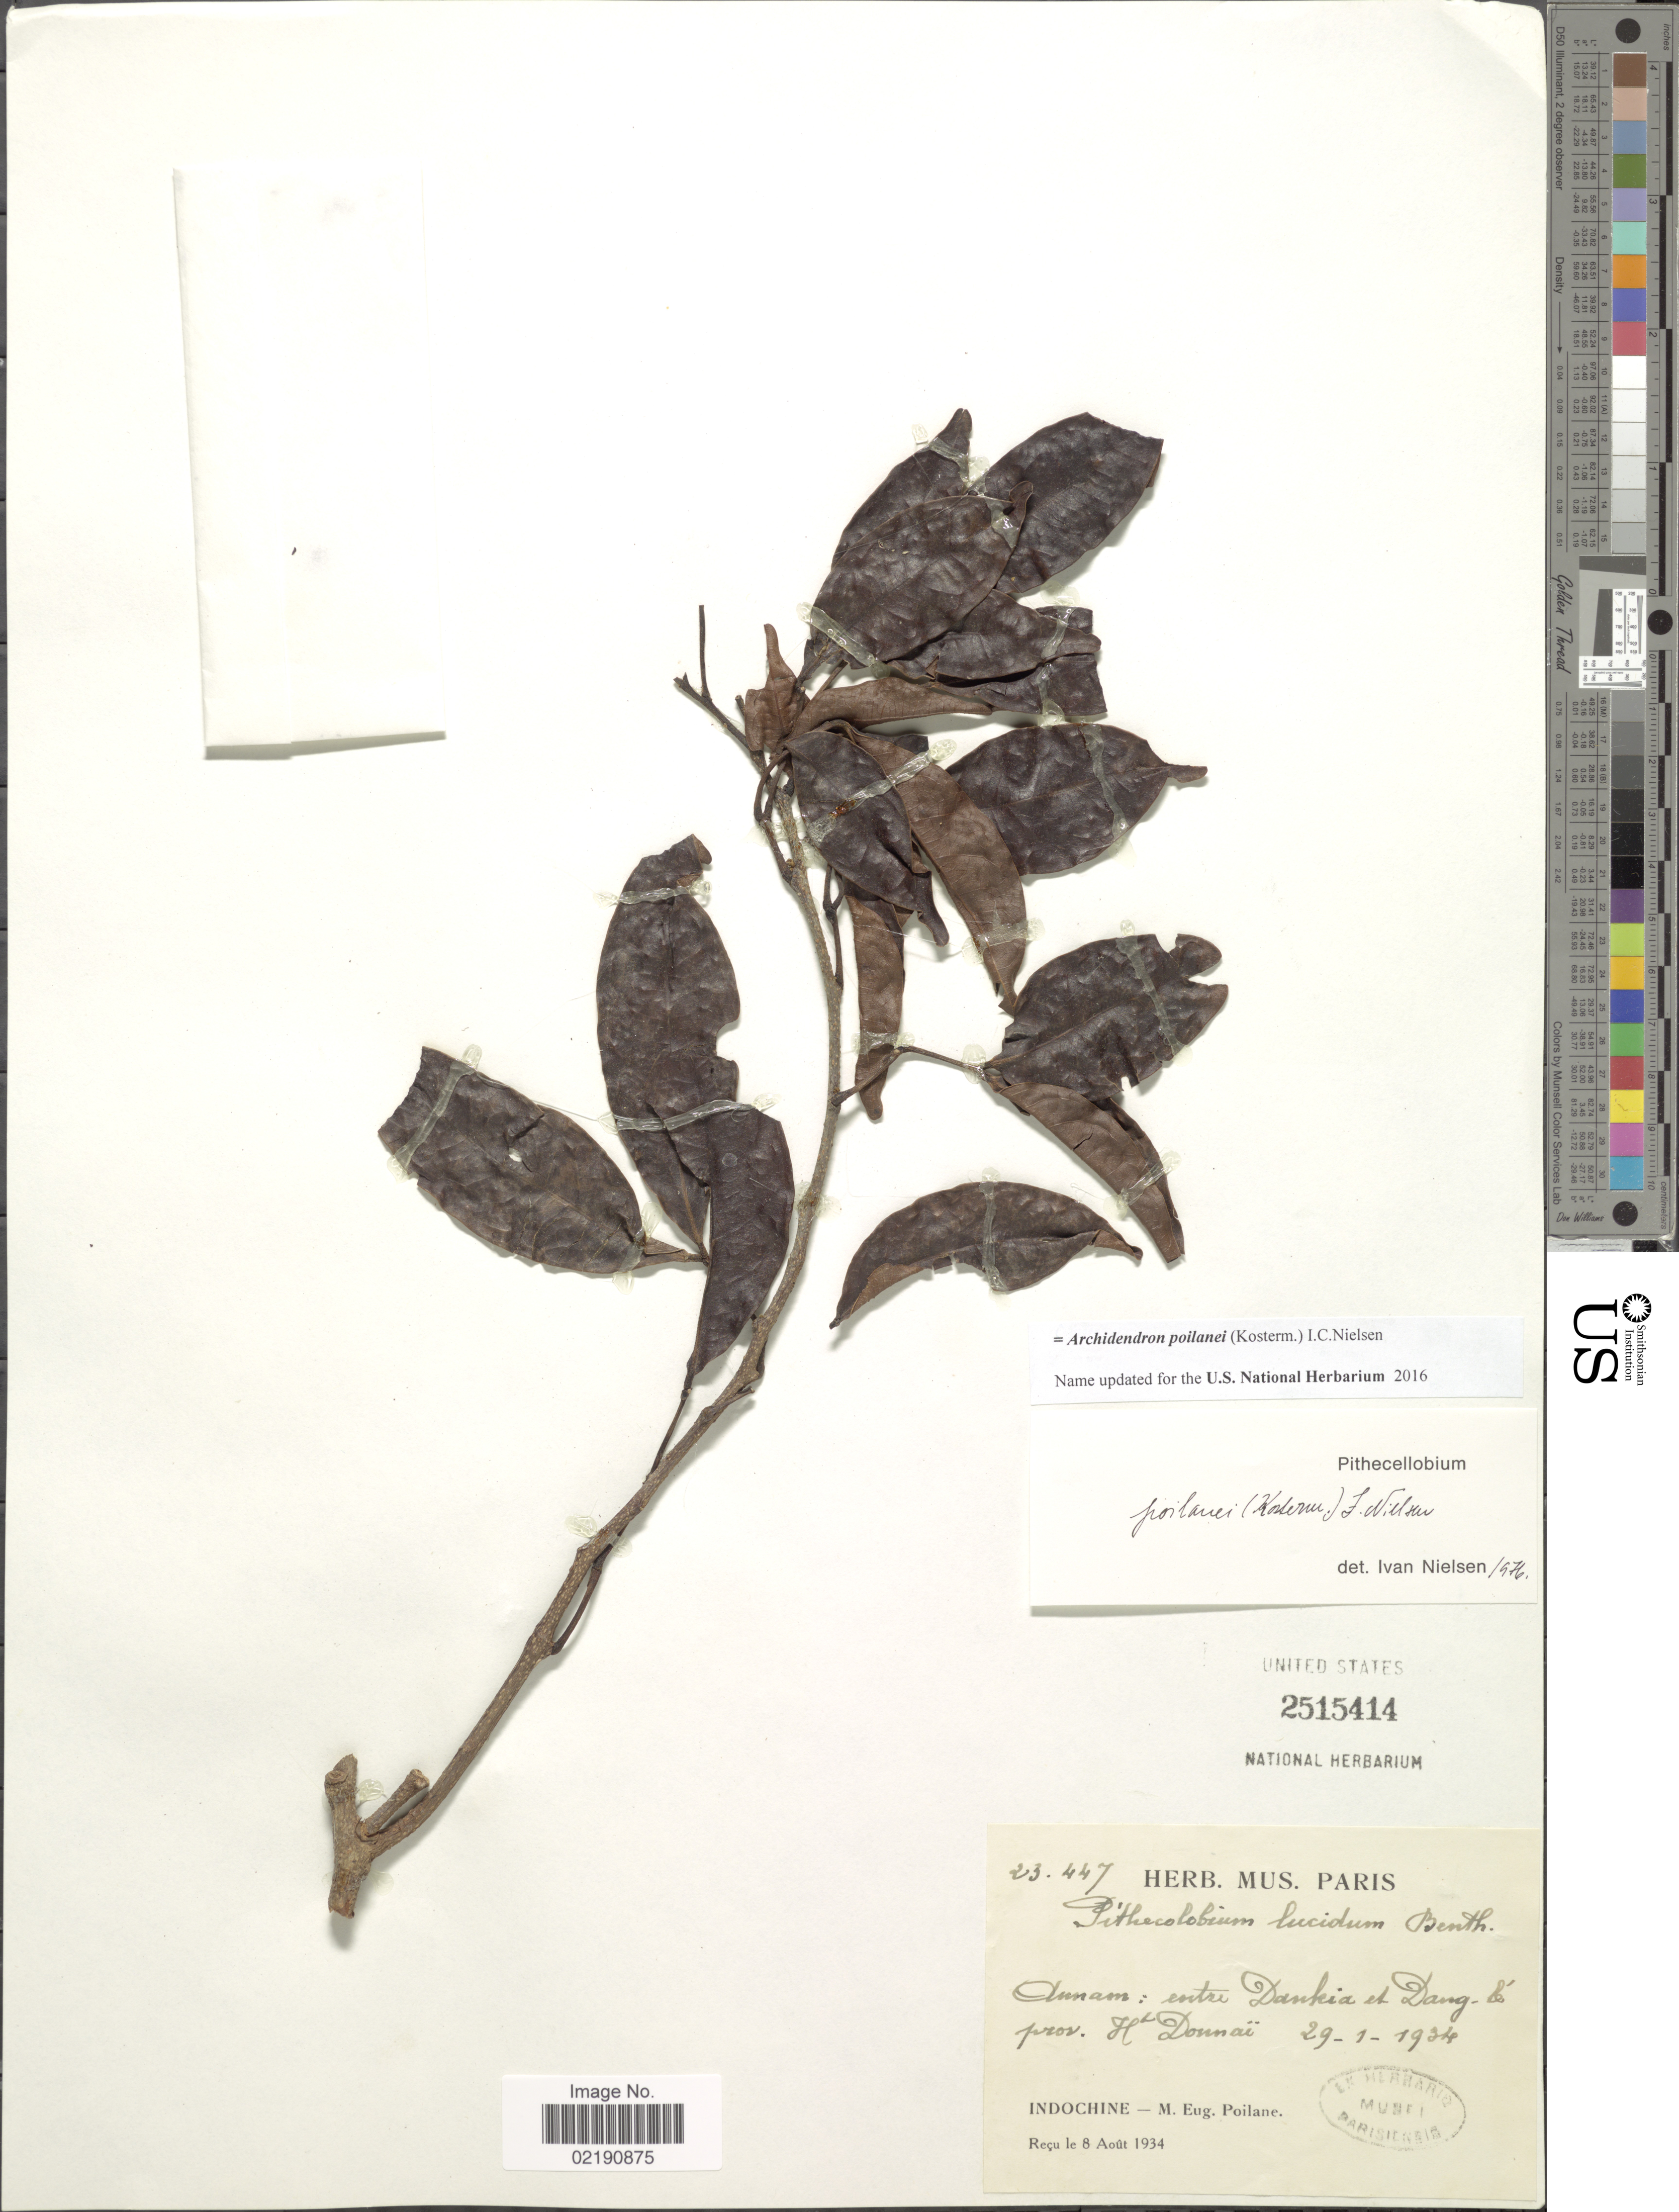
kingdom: Plantae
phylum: Tracheophyta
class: Magnoliopsida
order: Fabales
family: Fabaceae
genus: Archidendron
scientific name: Archidendron poilanei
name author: (Kosterm.) I.C. Nielsen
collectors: E. Poilane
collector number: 23447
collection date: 1934-01-29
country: Vietnam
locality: Annam: entre Dankia et Dang Co. prov. Ht. Donnaï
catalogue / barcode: US 2515414